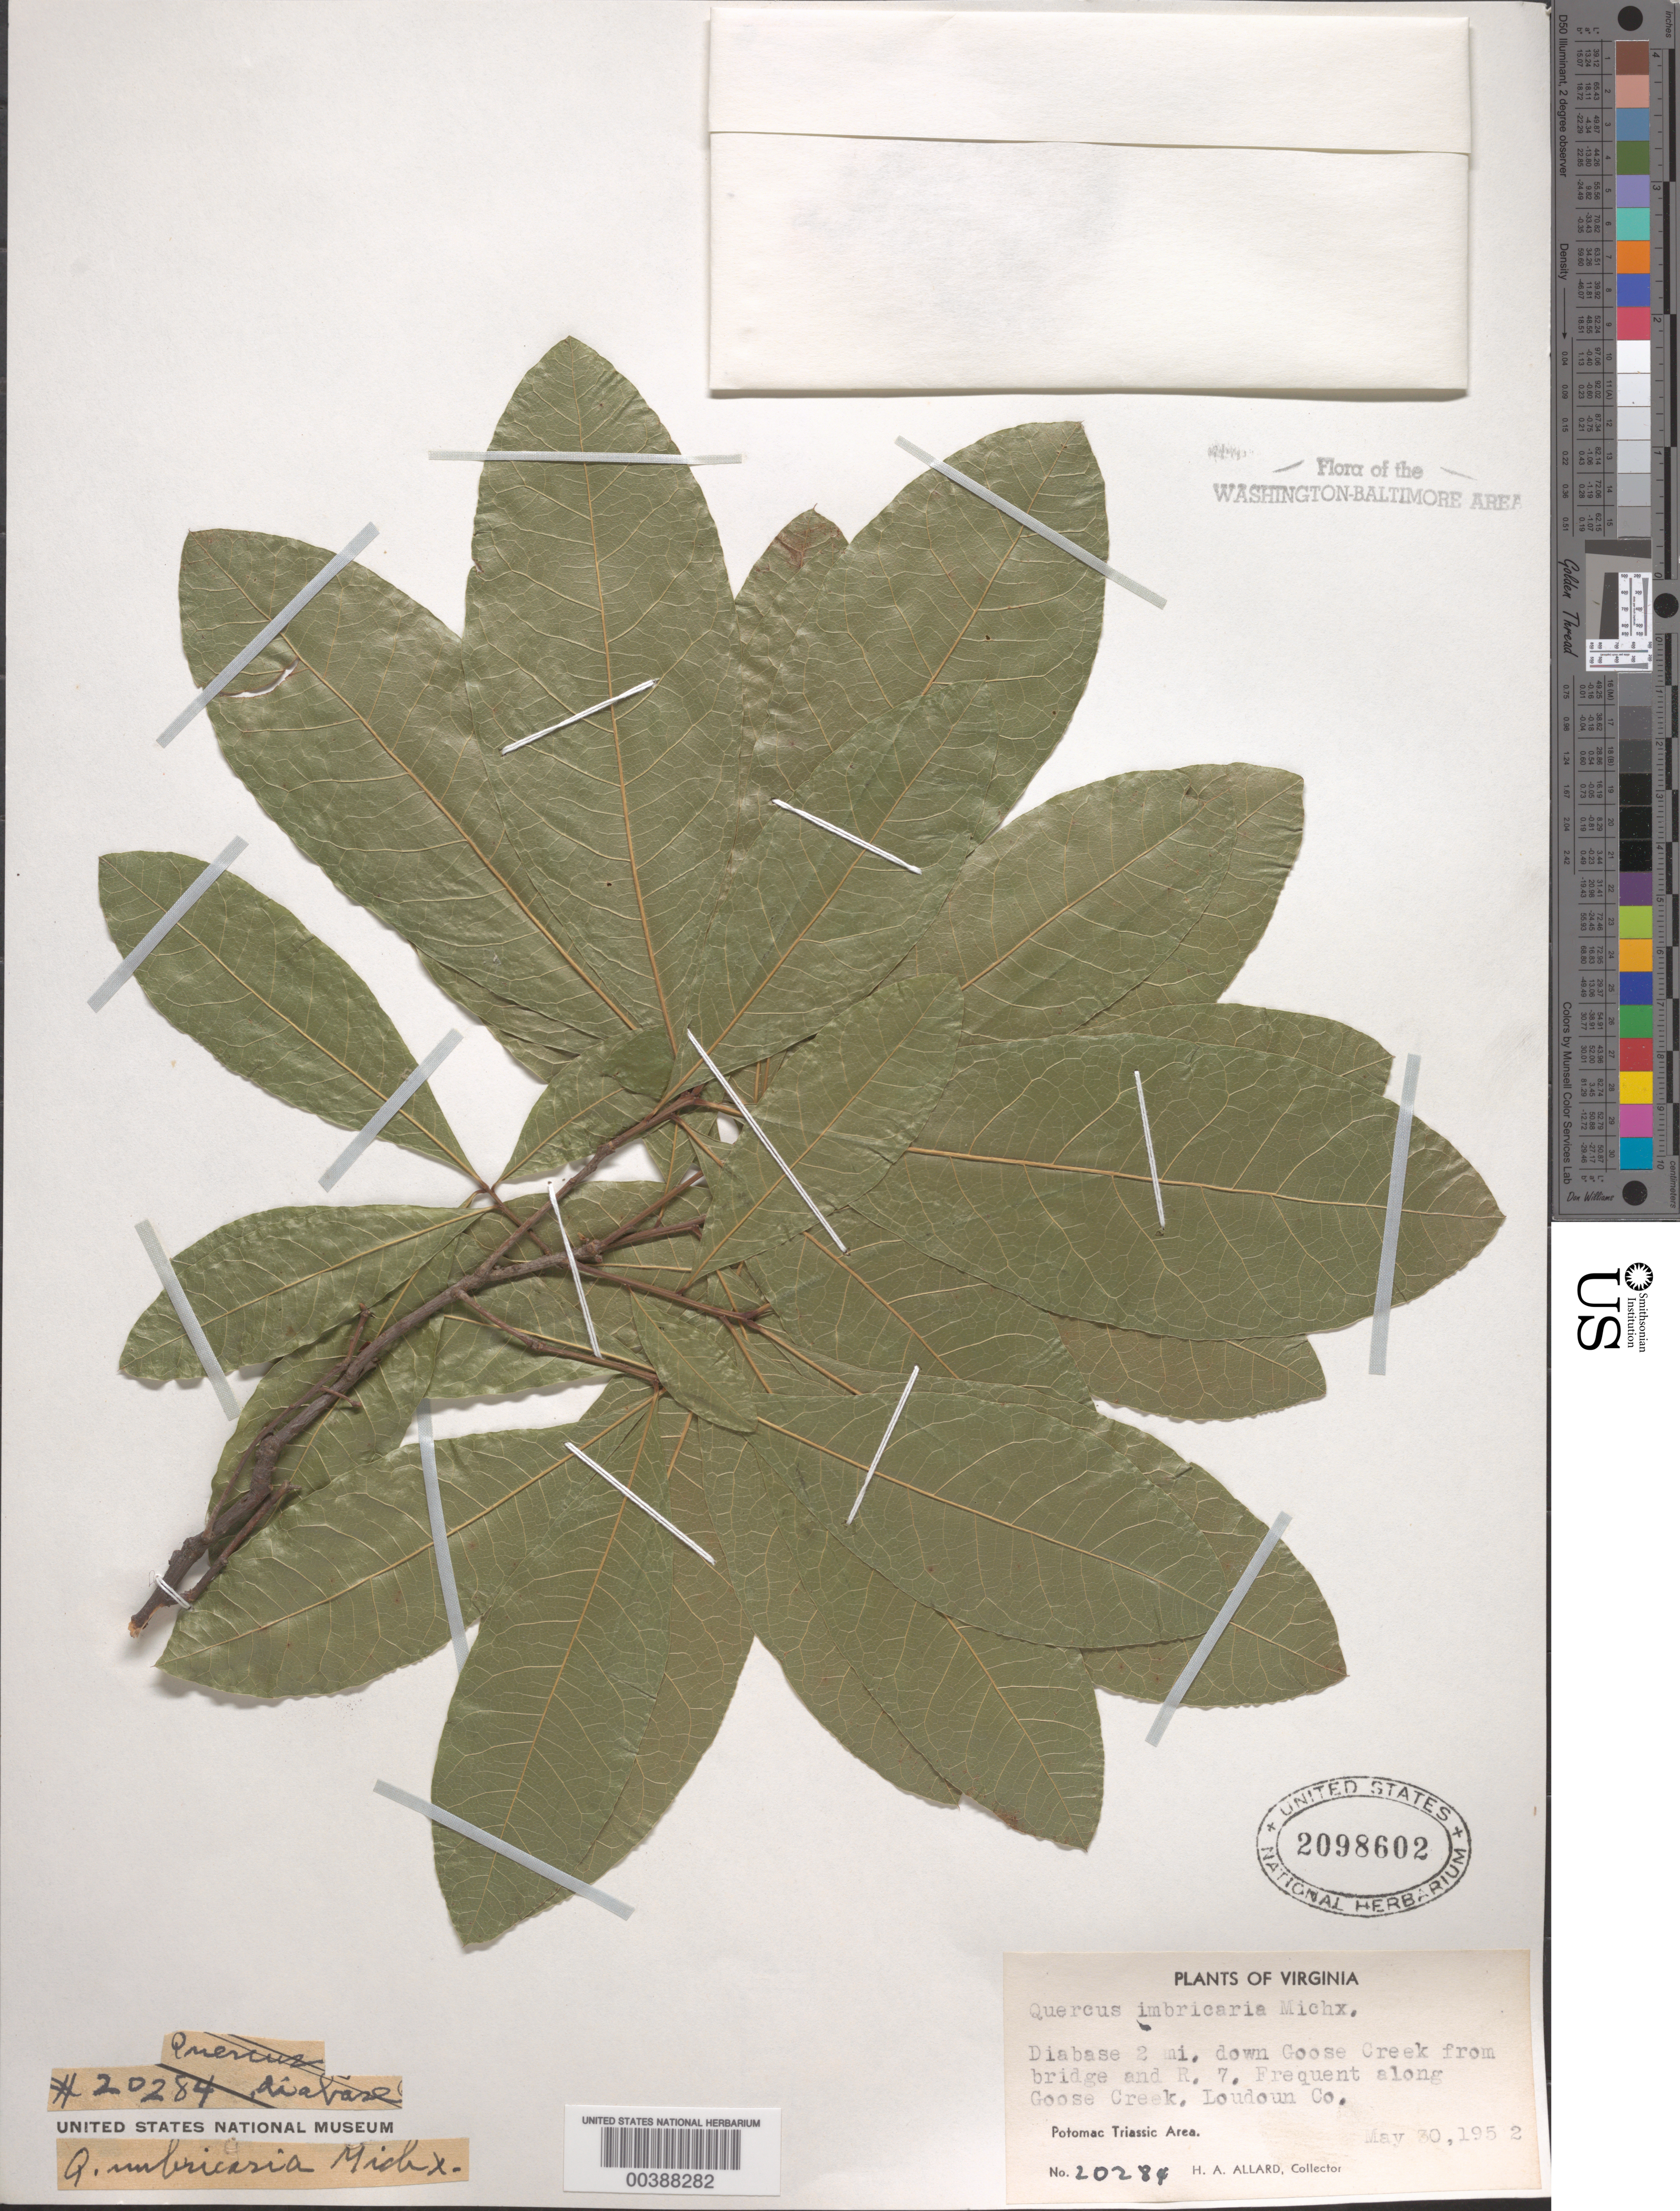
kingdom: Plantae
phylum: Tracheophyta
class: Magnoliopsida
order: Fagales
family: Fagaceae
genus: Quercus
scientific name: Quercus imbricaria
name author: Michx.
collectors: H. A. Allard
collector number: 20284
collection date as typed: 30 May 1952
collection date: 1952-05-30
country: United States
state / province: Virginia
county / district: Loudoun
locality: Downstream from Route 7 on Goose Creek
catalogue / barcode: US 2098602